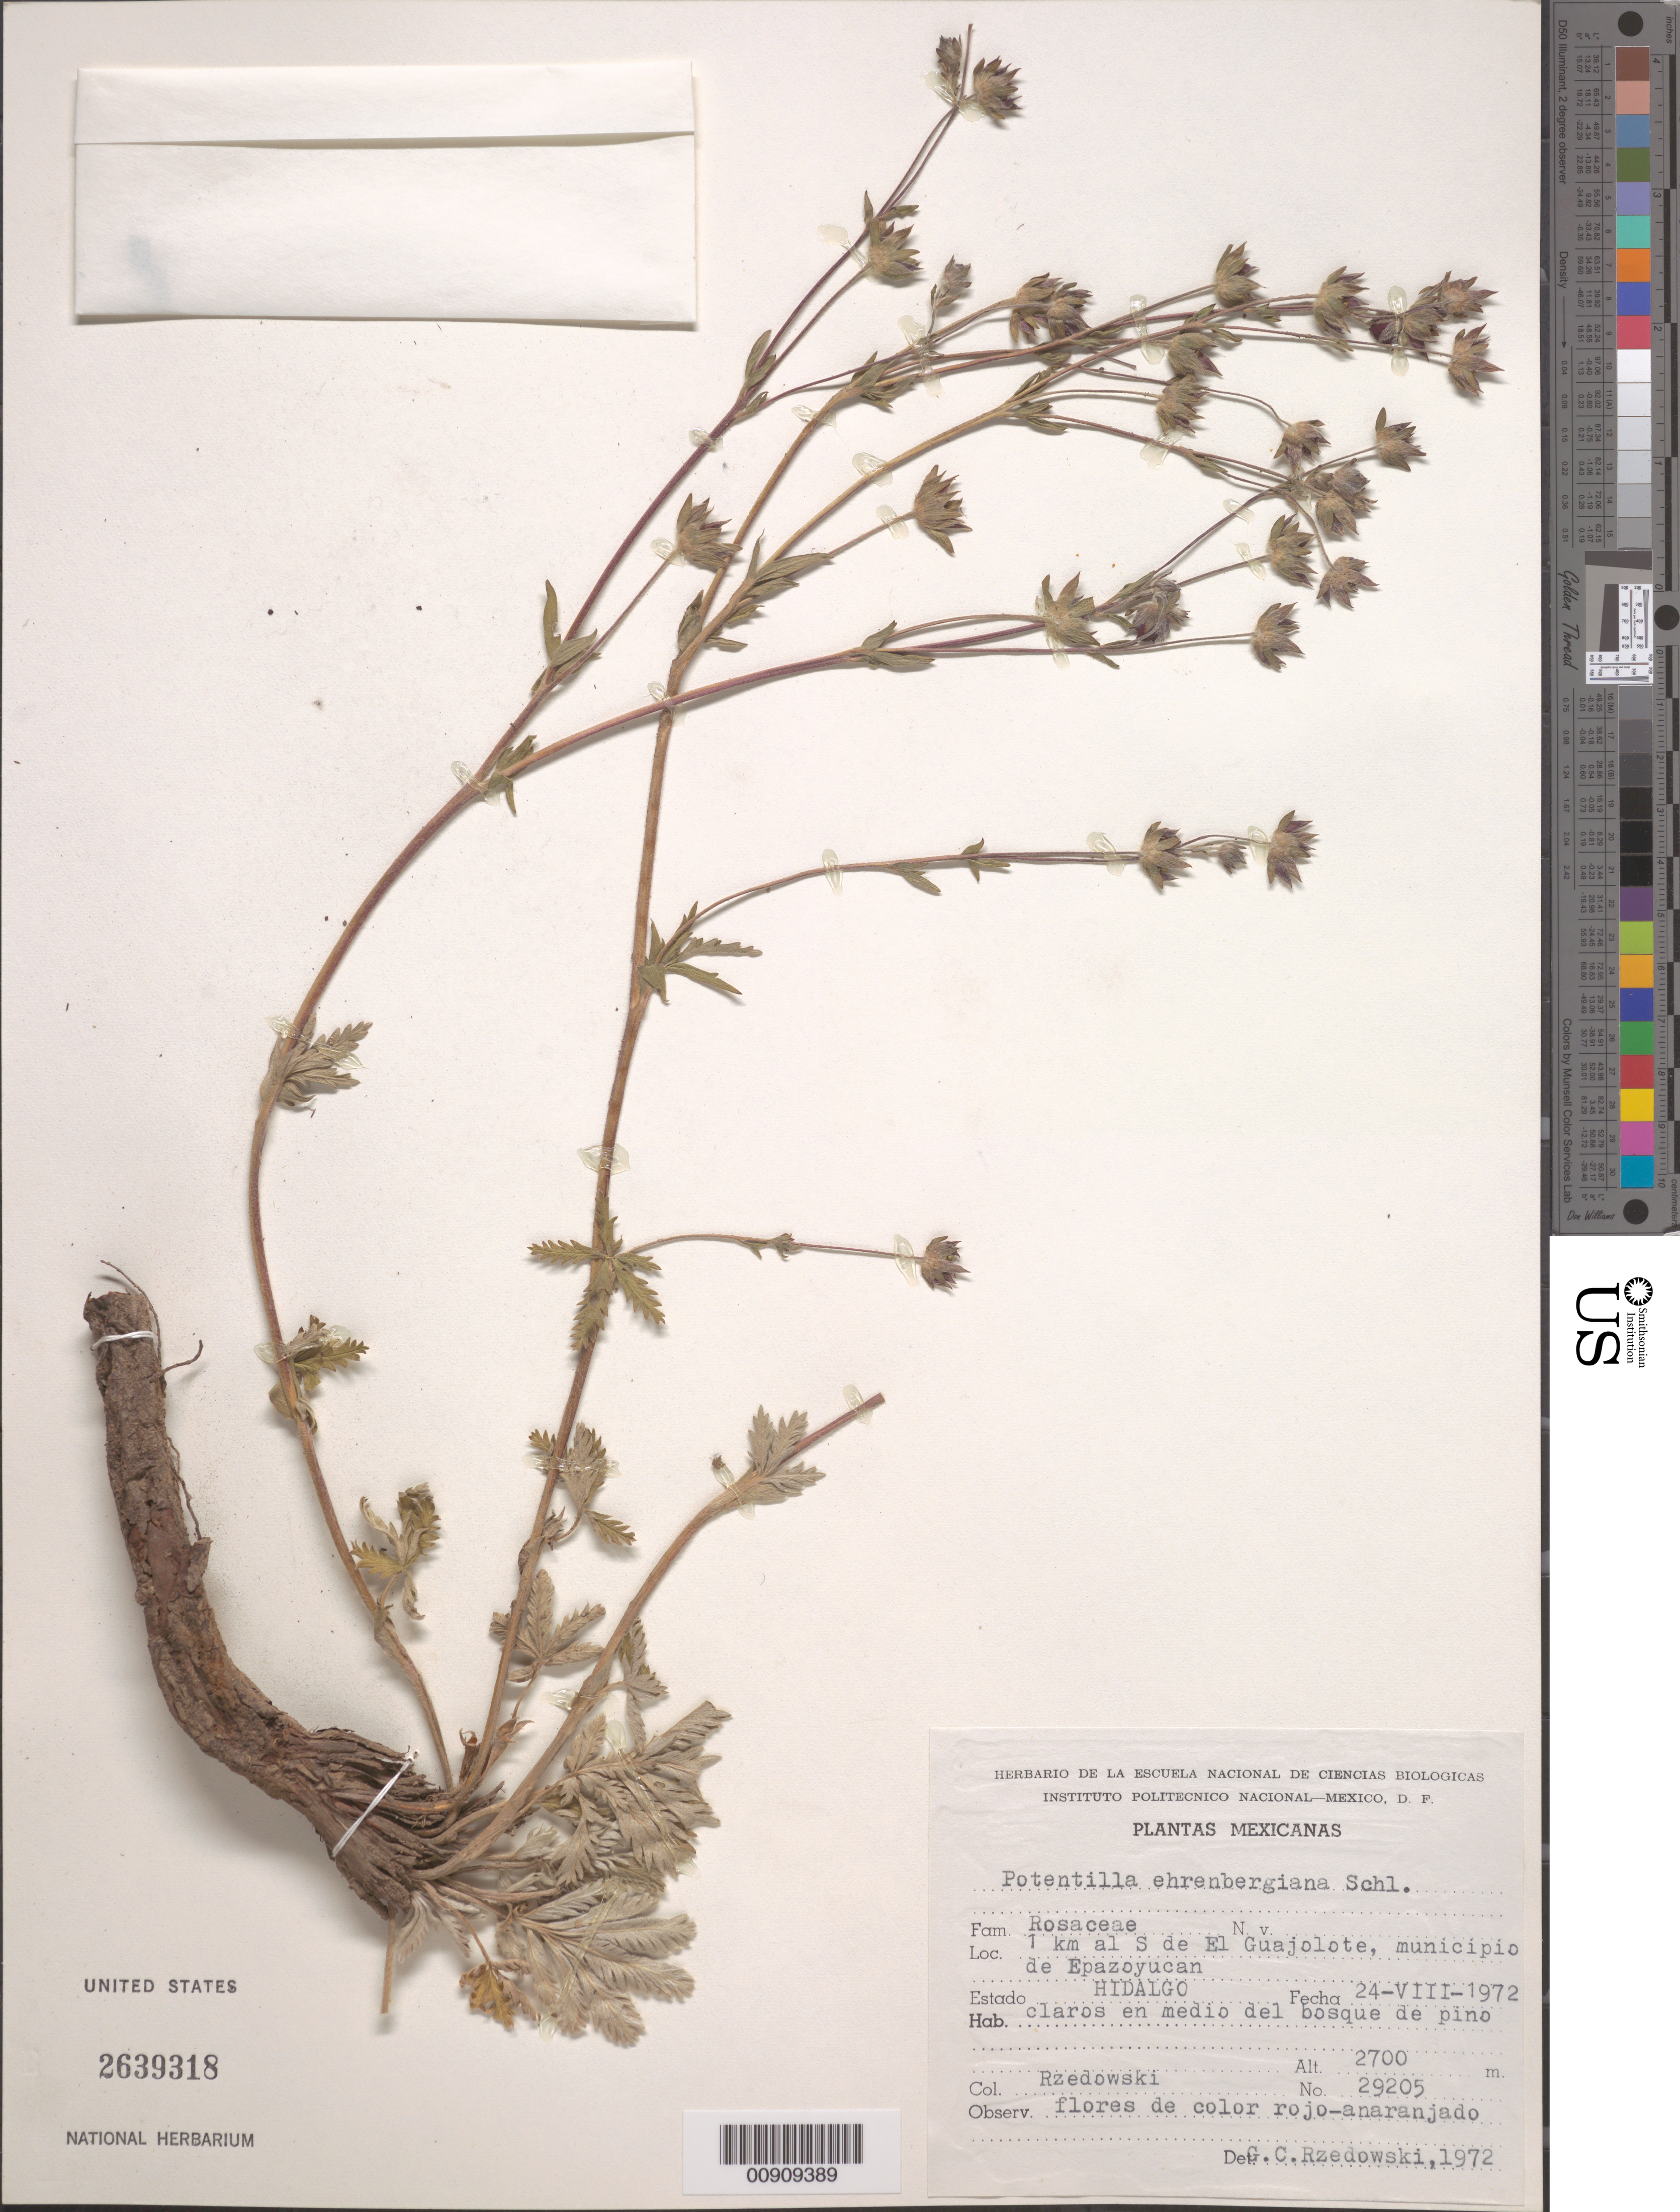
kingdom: Plantae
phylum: Tracheophyta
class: Magnoliopsida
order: Rosales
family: Rosaceae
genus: Potentilla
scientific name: Potentilla ehrenbergiana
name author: Schltdl.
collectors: J. Rzedowski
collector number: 29205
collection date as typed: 24 Aug 1972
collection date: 1972-08-24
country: Mexico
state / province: Hidalgo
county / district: Epazoyucan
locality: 1 km al S de El Guajolote, municipio de Epazoyucan, Estado Hidalgo.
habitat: Claros en medio del bosque de pino.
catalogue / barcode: US 2639318